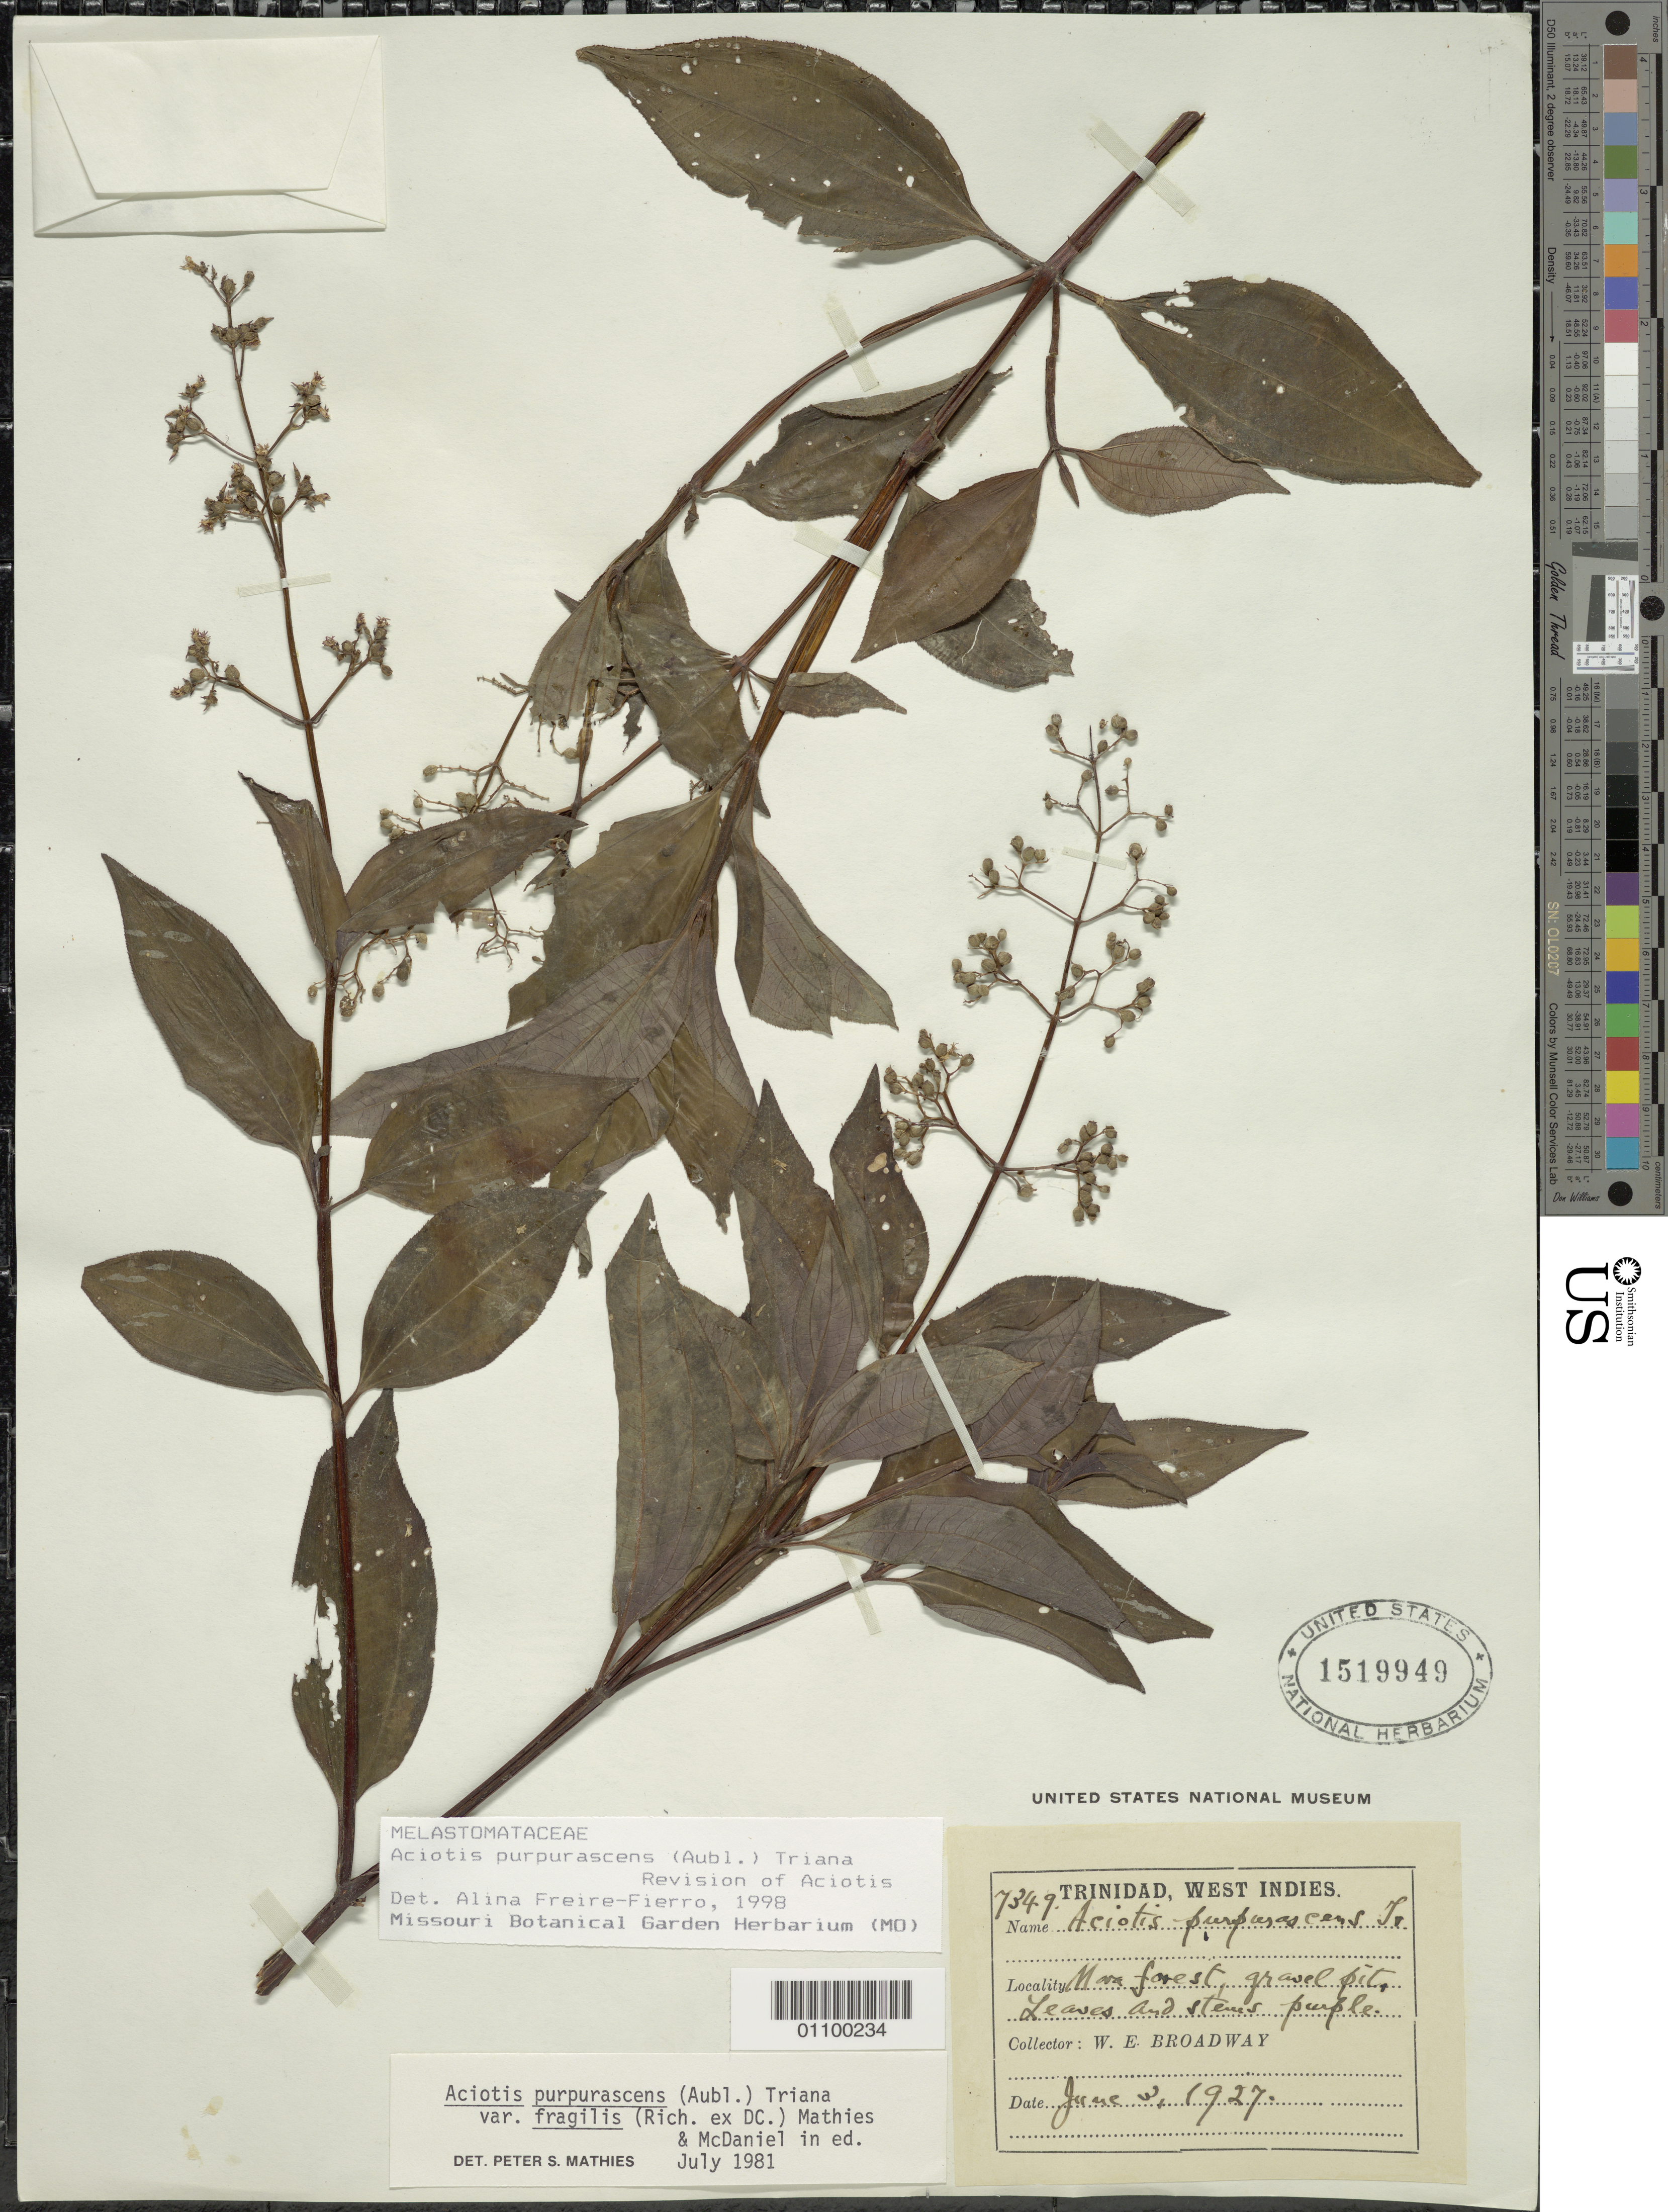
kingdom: Plantae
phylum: Tracheophyta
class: Magnoliopsida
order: Myrtales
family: Melastomataceae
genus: Aciotis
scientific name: Aciotis purpurascens var. purpurascens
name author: (Aubl.) Triana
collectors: W. E. Broadway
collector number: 7349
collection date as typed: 03 Jun 1927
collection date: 1927-06-03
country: Trinidad and Tobago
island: Trinidad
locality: Mora forest, gravel pit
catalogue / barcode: US 1519949